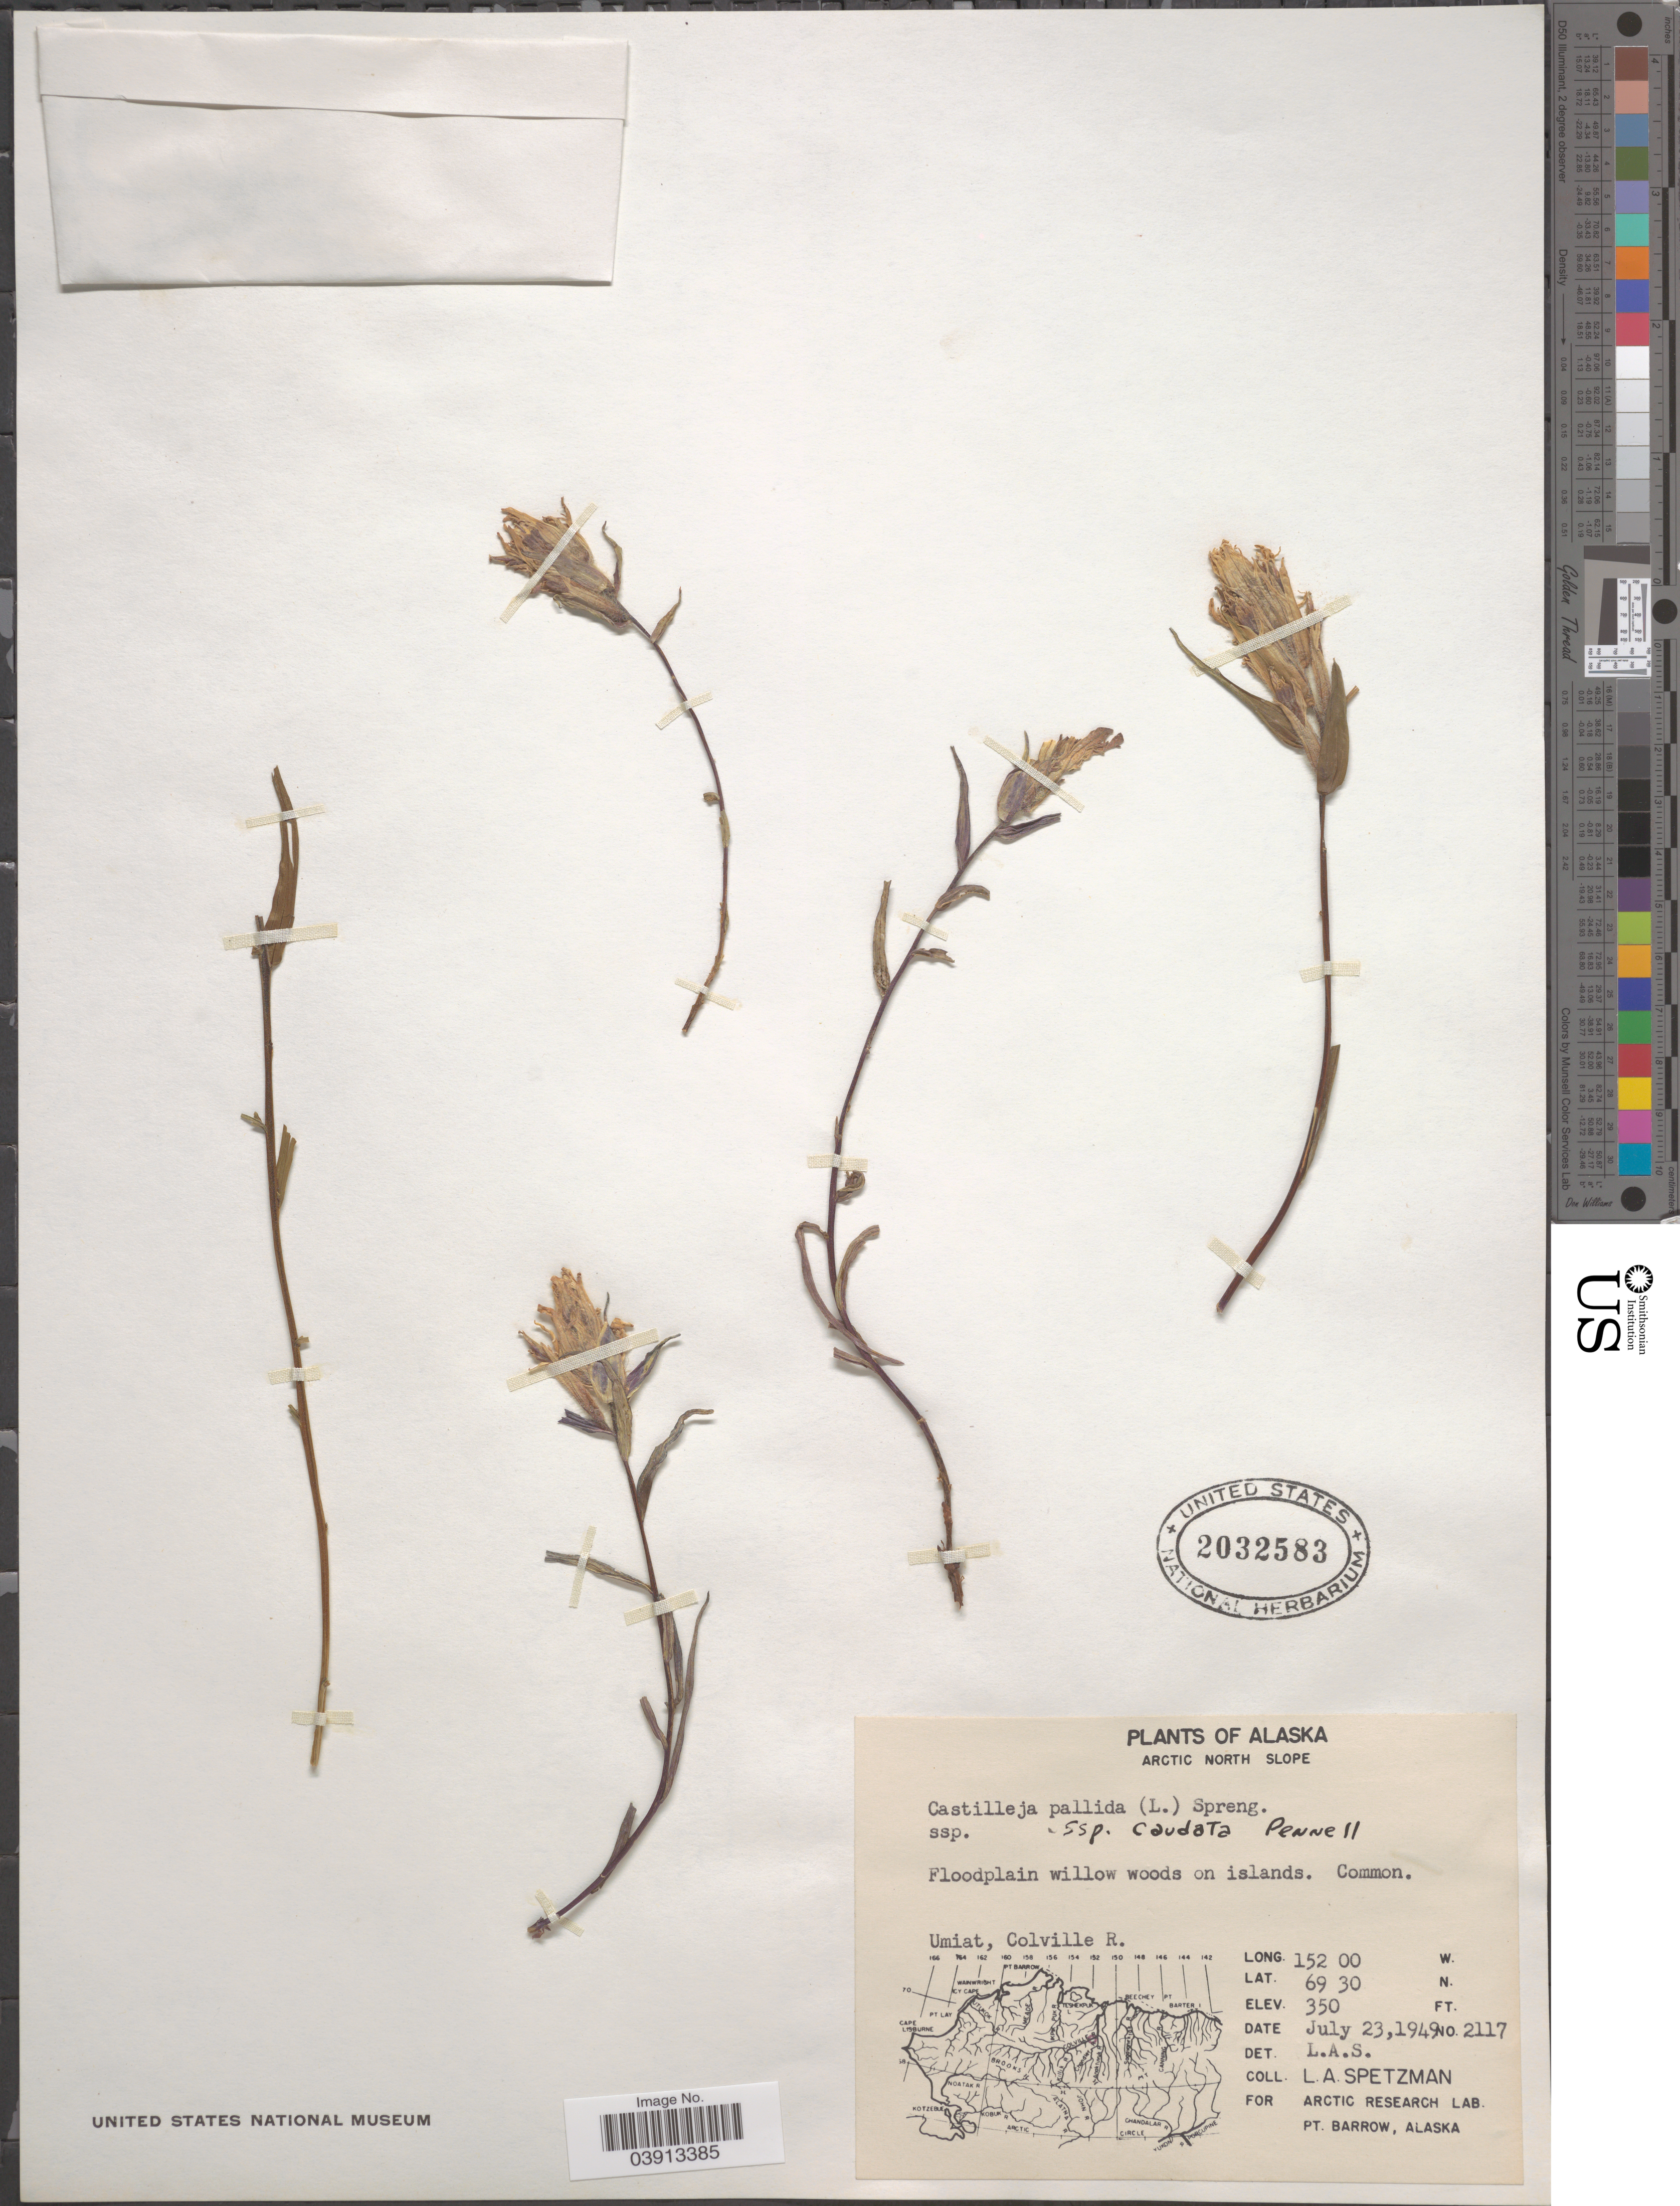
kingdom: Plantae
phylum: Tracheophyta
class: Magnoliopsida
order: Lamiales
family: Orobanchaceae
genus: Castilleja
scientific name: Castilleja pallida subsp. mexiae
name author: Pennell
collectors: L. Spetzman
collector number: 2117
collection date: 1949-07-23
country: United States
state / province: Alaska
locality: Arctic North Slope. Umiat, Colville R.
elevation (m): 107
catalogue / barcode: US 2032583